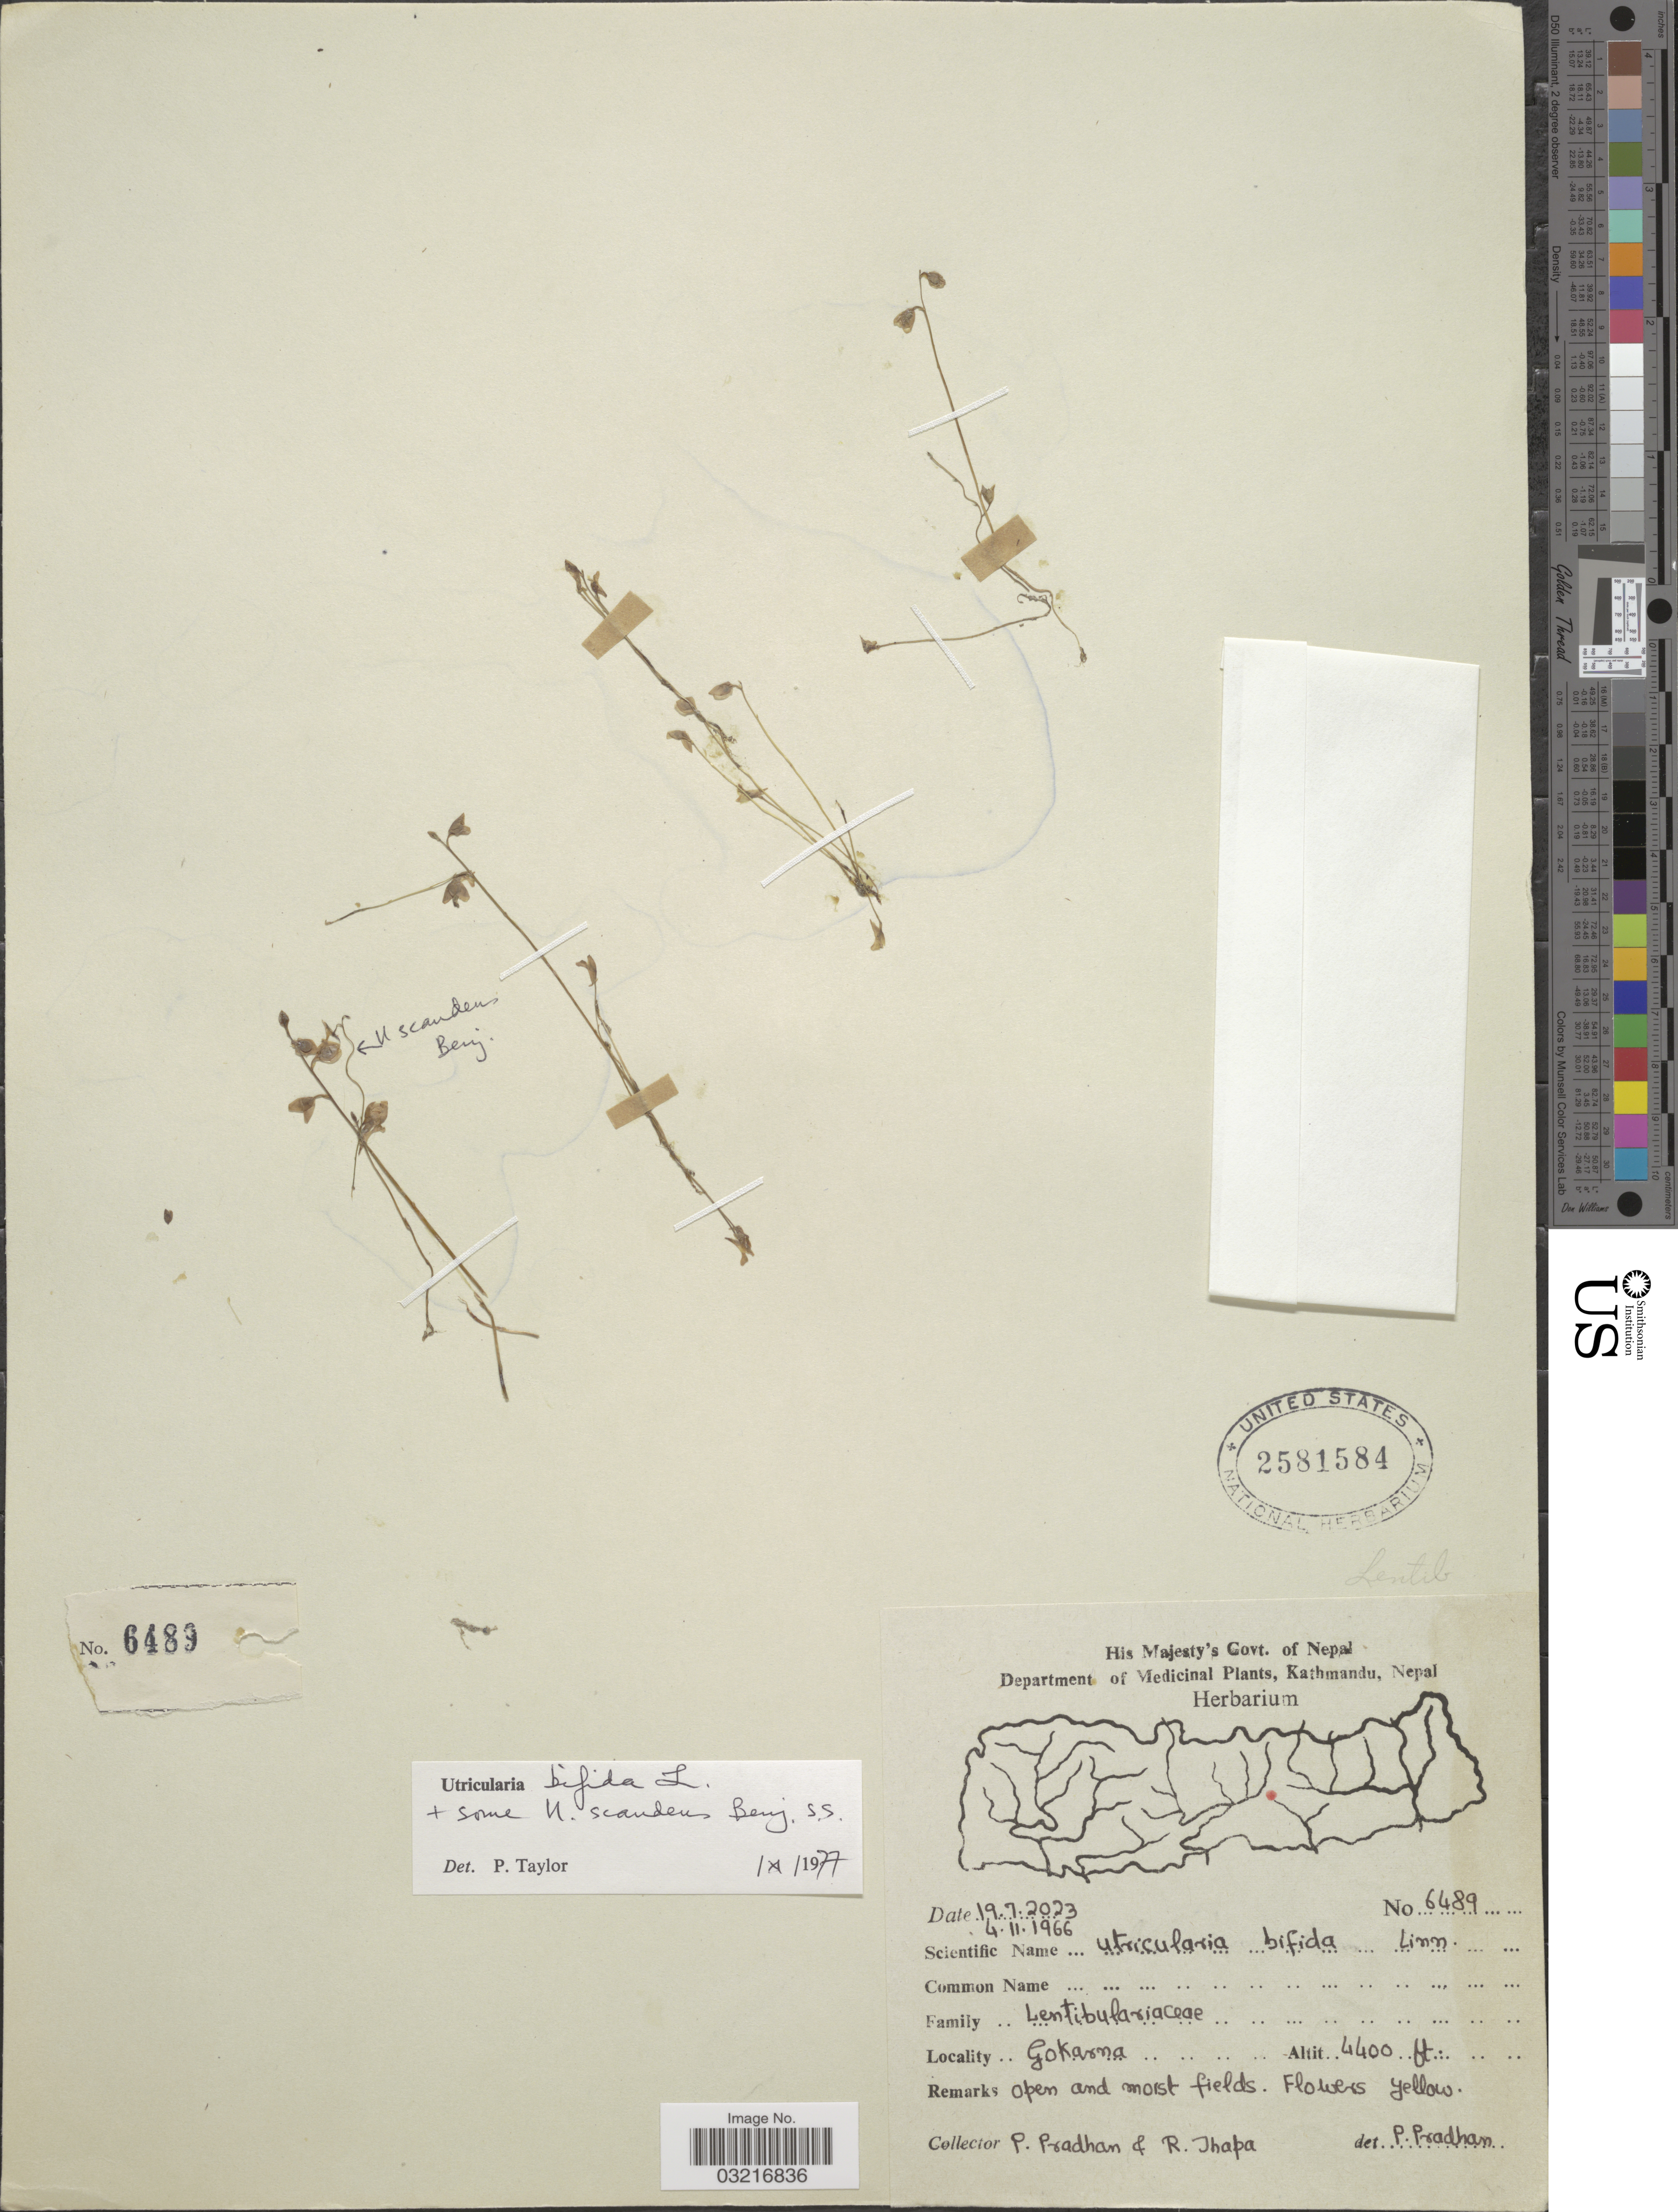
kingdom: Plantae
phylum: Tracheophyta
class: Magnoliopsida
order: Lamiales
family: Lentibulariaceae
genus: Utricularia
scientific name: Utricularia bifida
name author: L.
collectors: P. Pradhan & R. Thapa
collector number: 6489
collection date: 1966-11-04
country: Nepal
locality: Gokarna.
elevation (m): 1341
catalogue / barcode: US 2581584